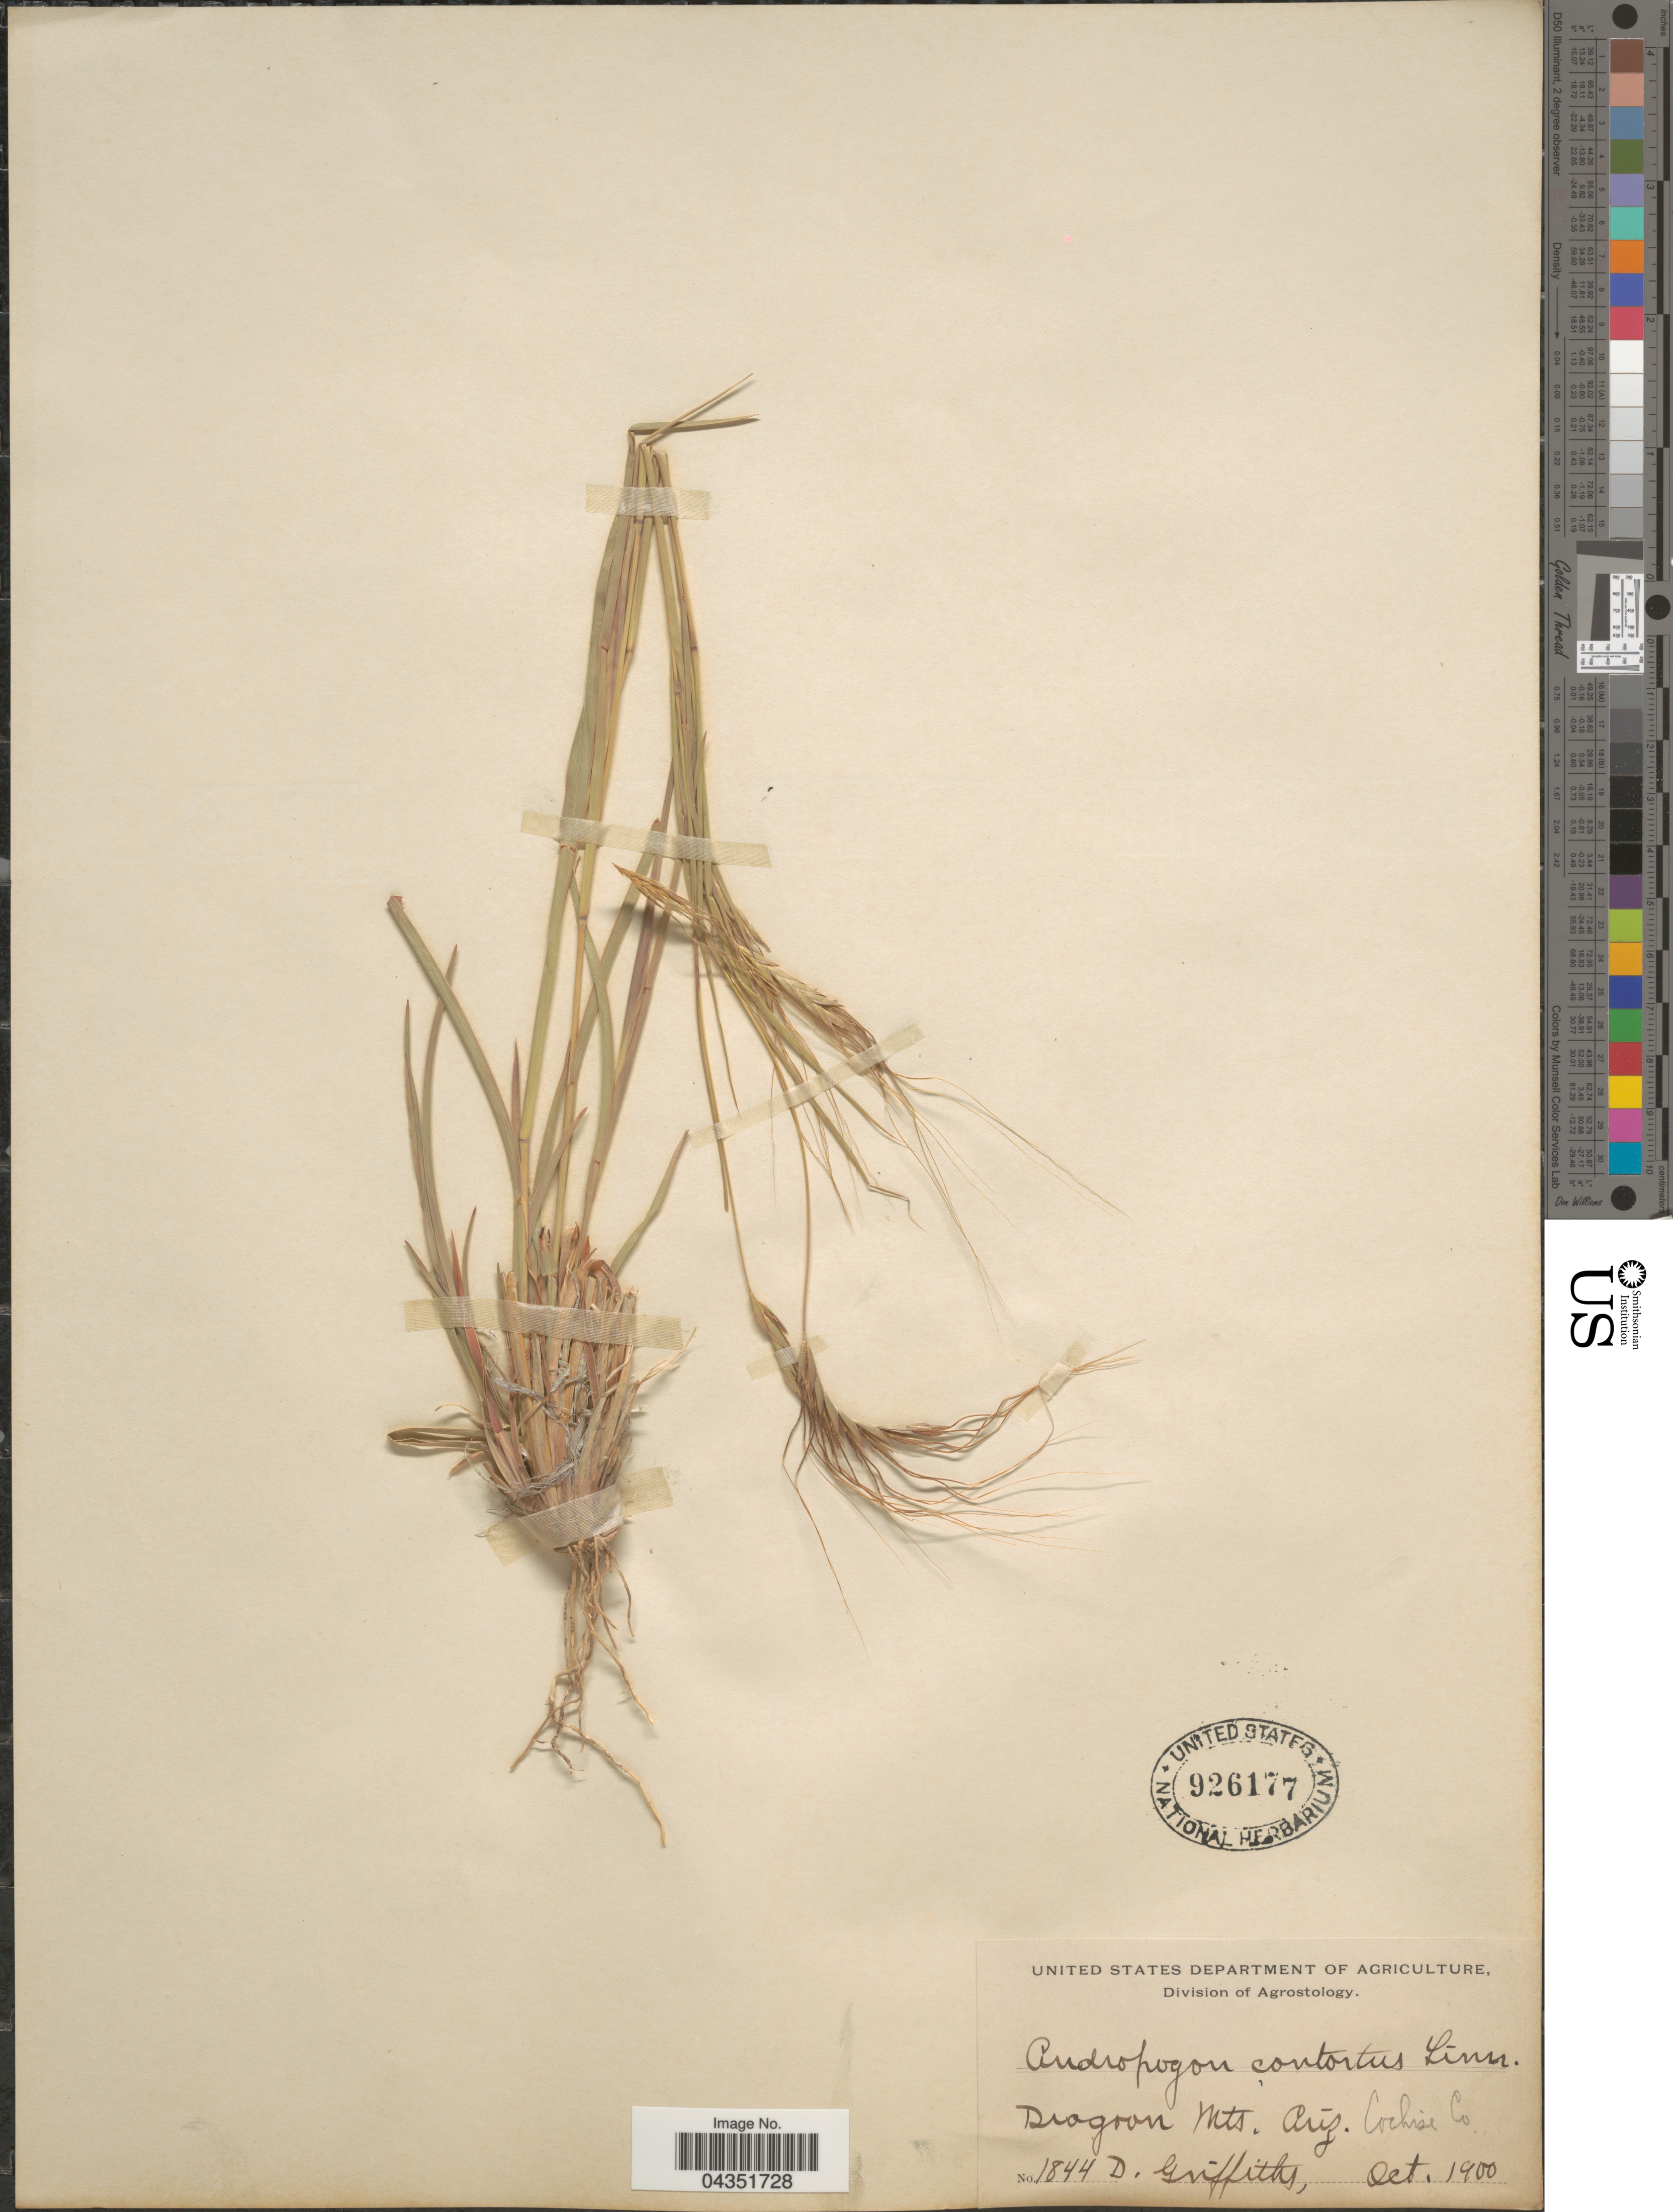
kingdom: Plantae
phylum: Tracheophyta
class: Liliopsida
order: Poales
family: Poaceae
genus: Heteropogon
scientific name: Heteropogon contortus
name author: (L.) P. Beauv. ex Roem. & Schult.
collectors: D. Griffiths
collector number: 1844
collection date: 1900-10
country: United States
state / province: Arizona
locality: Dragoon Mts., Cochise Co.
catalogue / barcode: US 926177